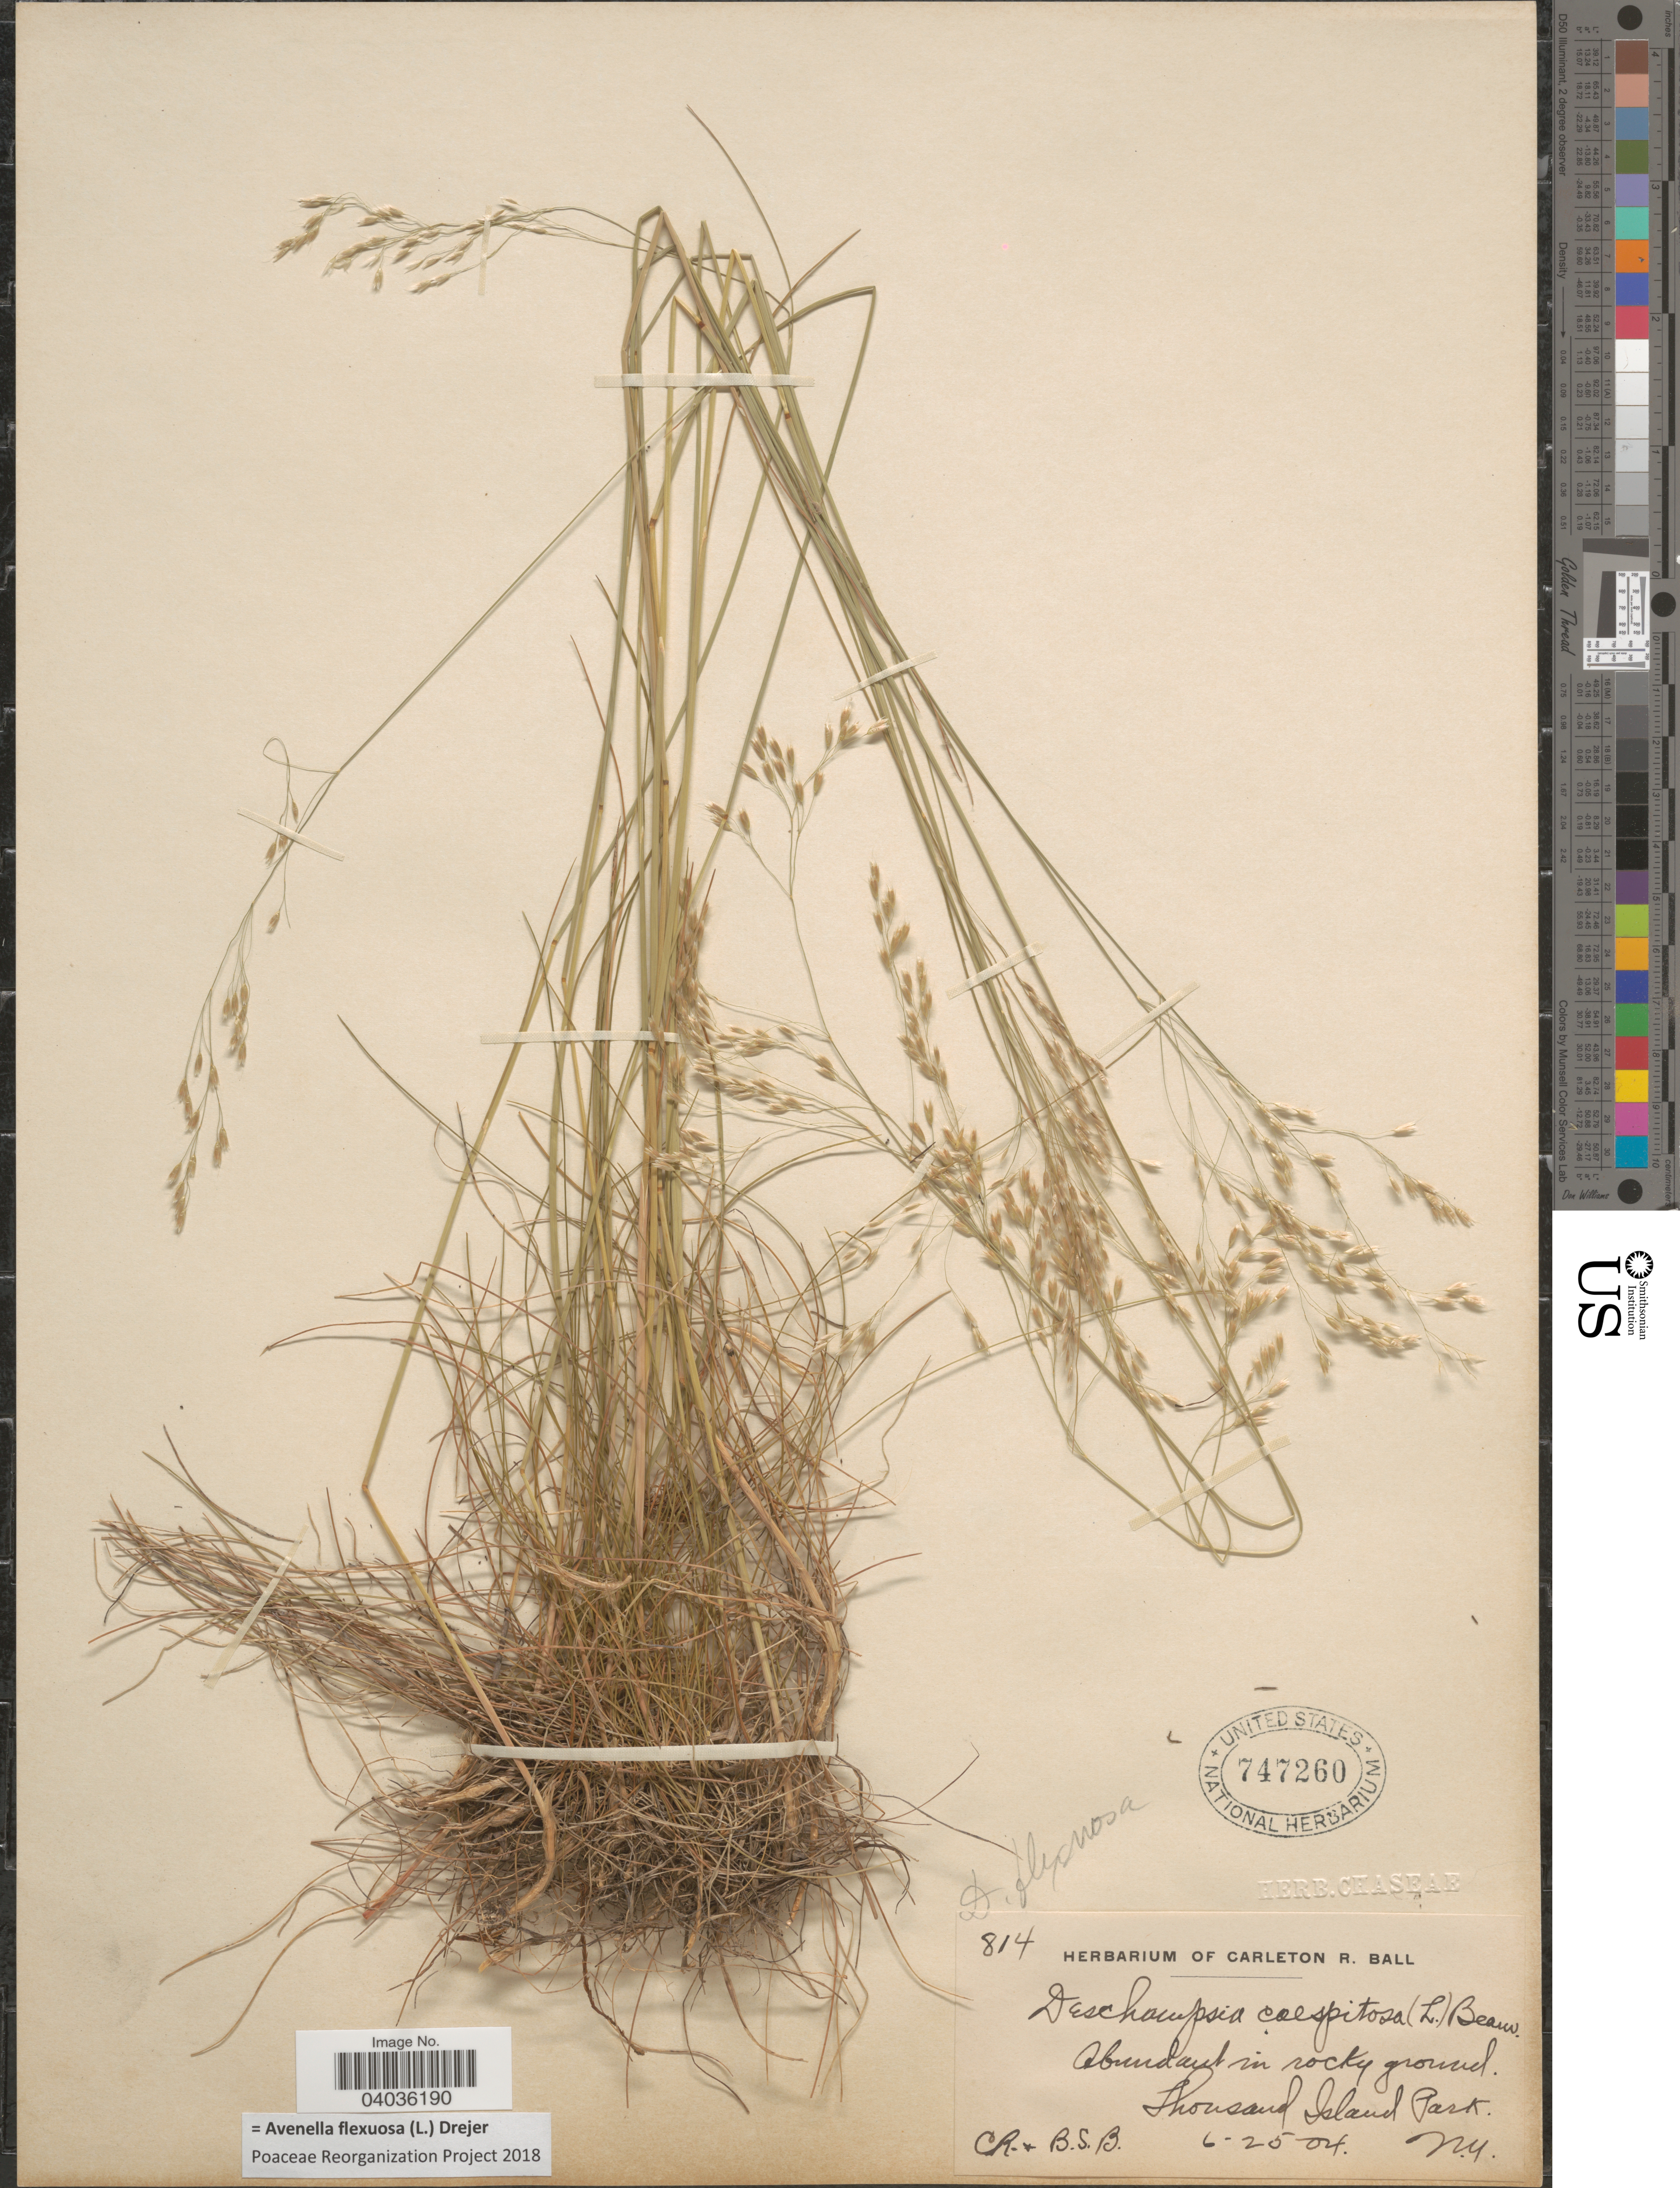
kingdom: Plantae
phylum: Tracheophyta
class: Liliopsida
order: Poales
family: Poaceae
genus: Avenella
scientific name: Avenella flexuosa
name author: (L.) Drejer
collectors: C. R. Ball & B. S. Ball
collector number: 814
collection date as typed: Transcribed d/m/y: 25/6/4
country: United States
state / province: New York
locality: Thousand Island Park.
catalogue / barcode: US 747260